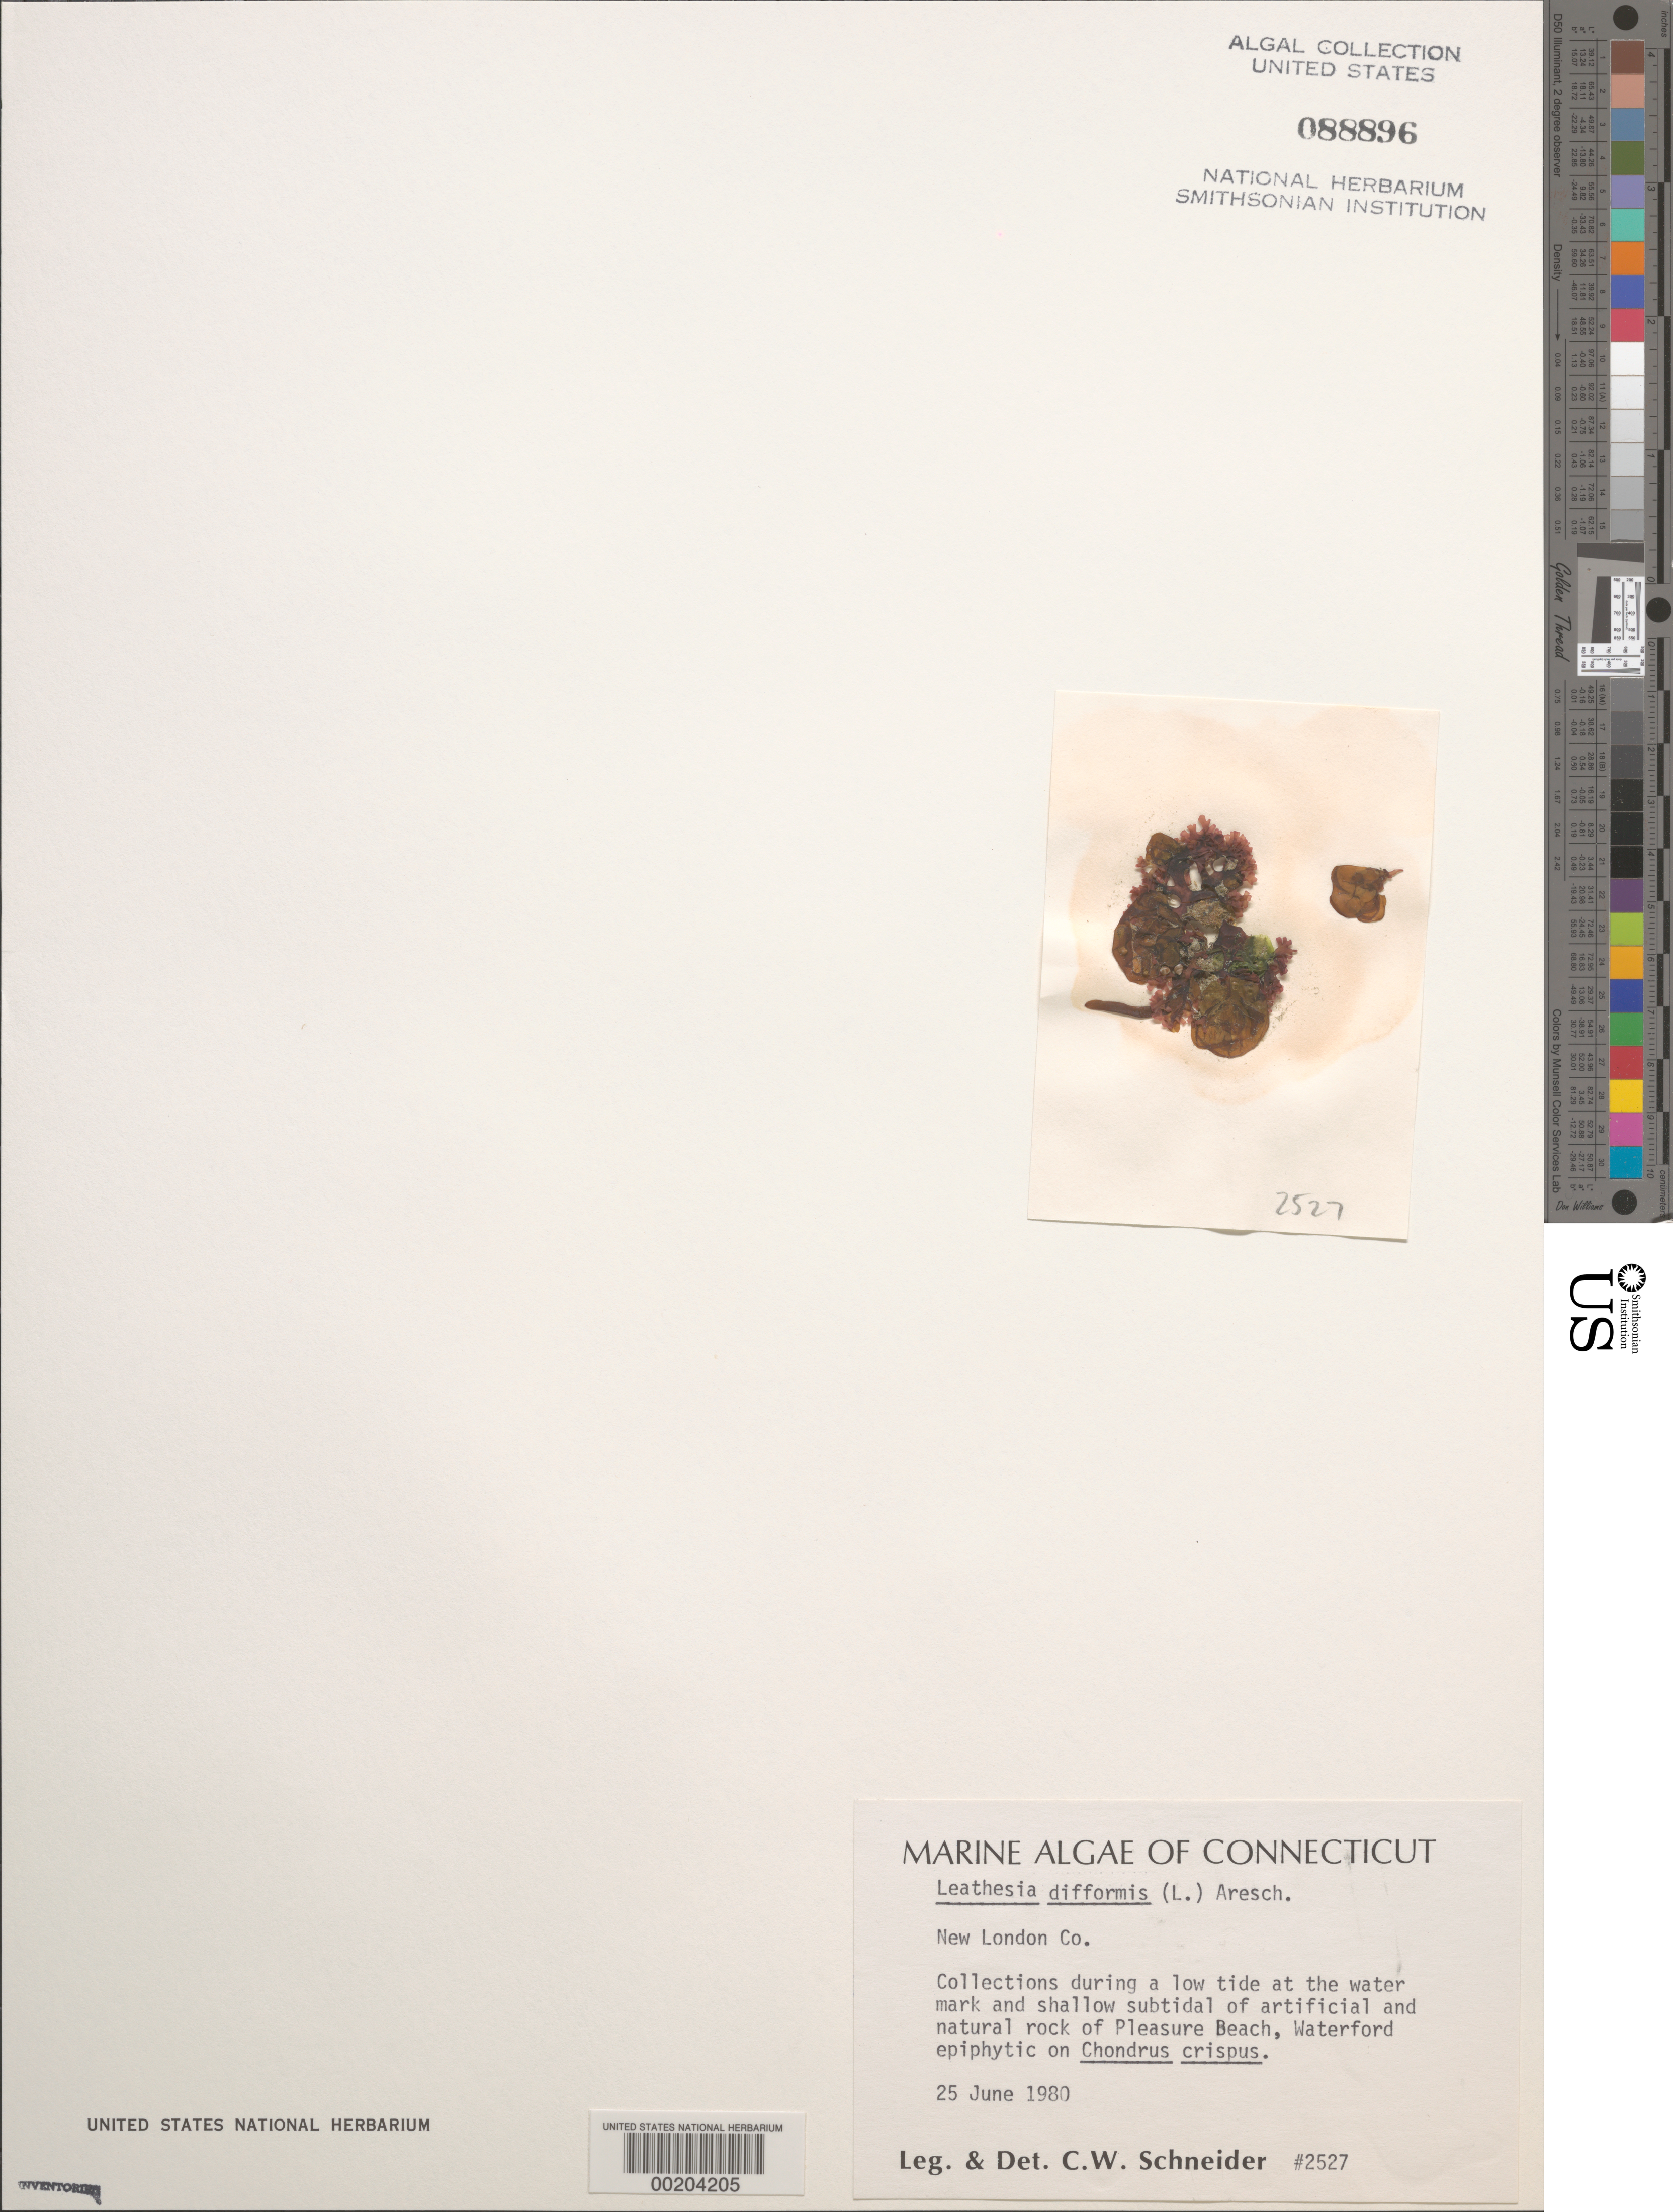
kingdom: Chromista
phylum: Ochrophyta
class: Phaeophyceae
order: Ectocarpales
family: Chordariaceae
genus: Leathesia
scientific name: Leathesia difformis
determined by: Schneider, C. W.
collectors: C. W. Schneider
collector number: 2527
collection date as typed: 25 Jun 1980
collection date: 1980-06-25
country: United States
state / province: Connecticut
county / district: New London County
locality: Pleasure Beach, Waterford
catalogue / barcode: US 88896